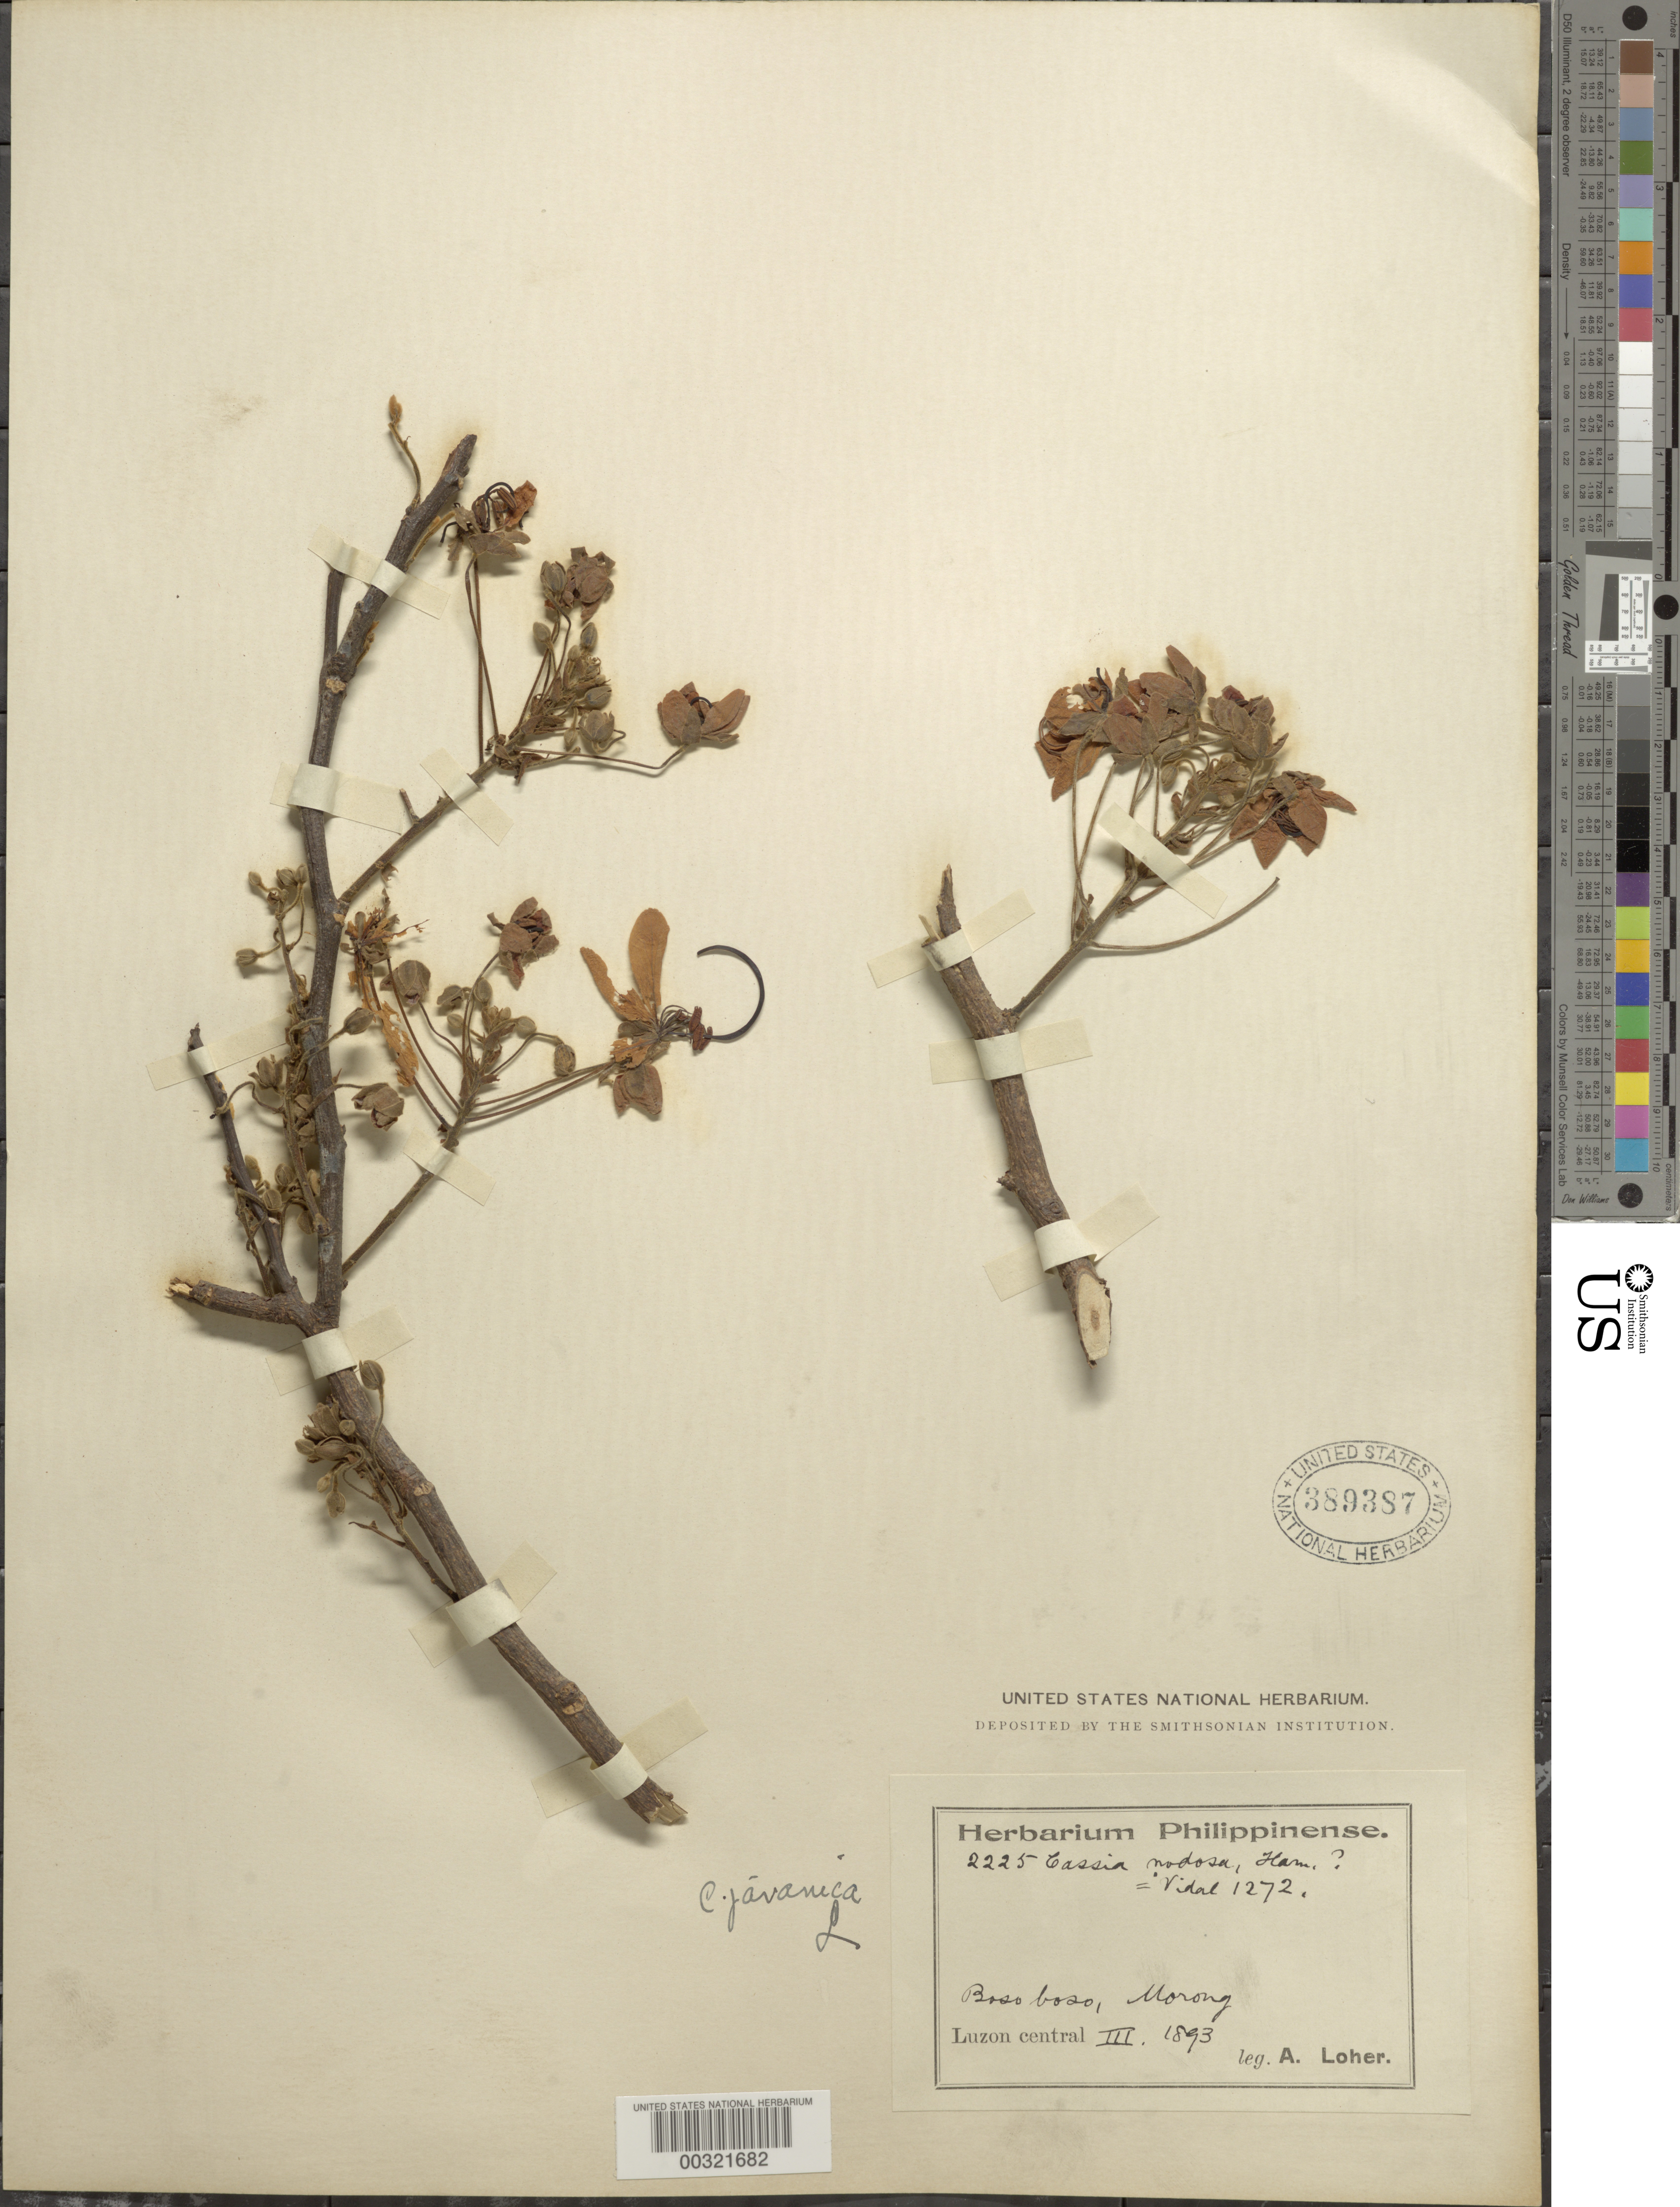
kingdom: Plantae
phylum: Tracheophyta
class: Magnoliopsida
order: Fabales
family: Fabaceae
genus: Cassia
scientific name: Cassia javanica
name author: L.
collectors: A. Loher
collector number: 2225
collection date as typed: Mar 1893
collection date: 1893-03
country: Philippines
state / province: Calabarzon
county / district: Rizal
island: Luzon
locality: Bosoboso, morong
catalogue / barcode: US 389387